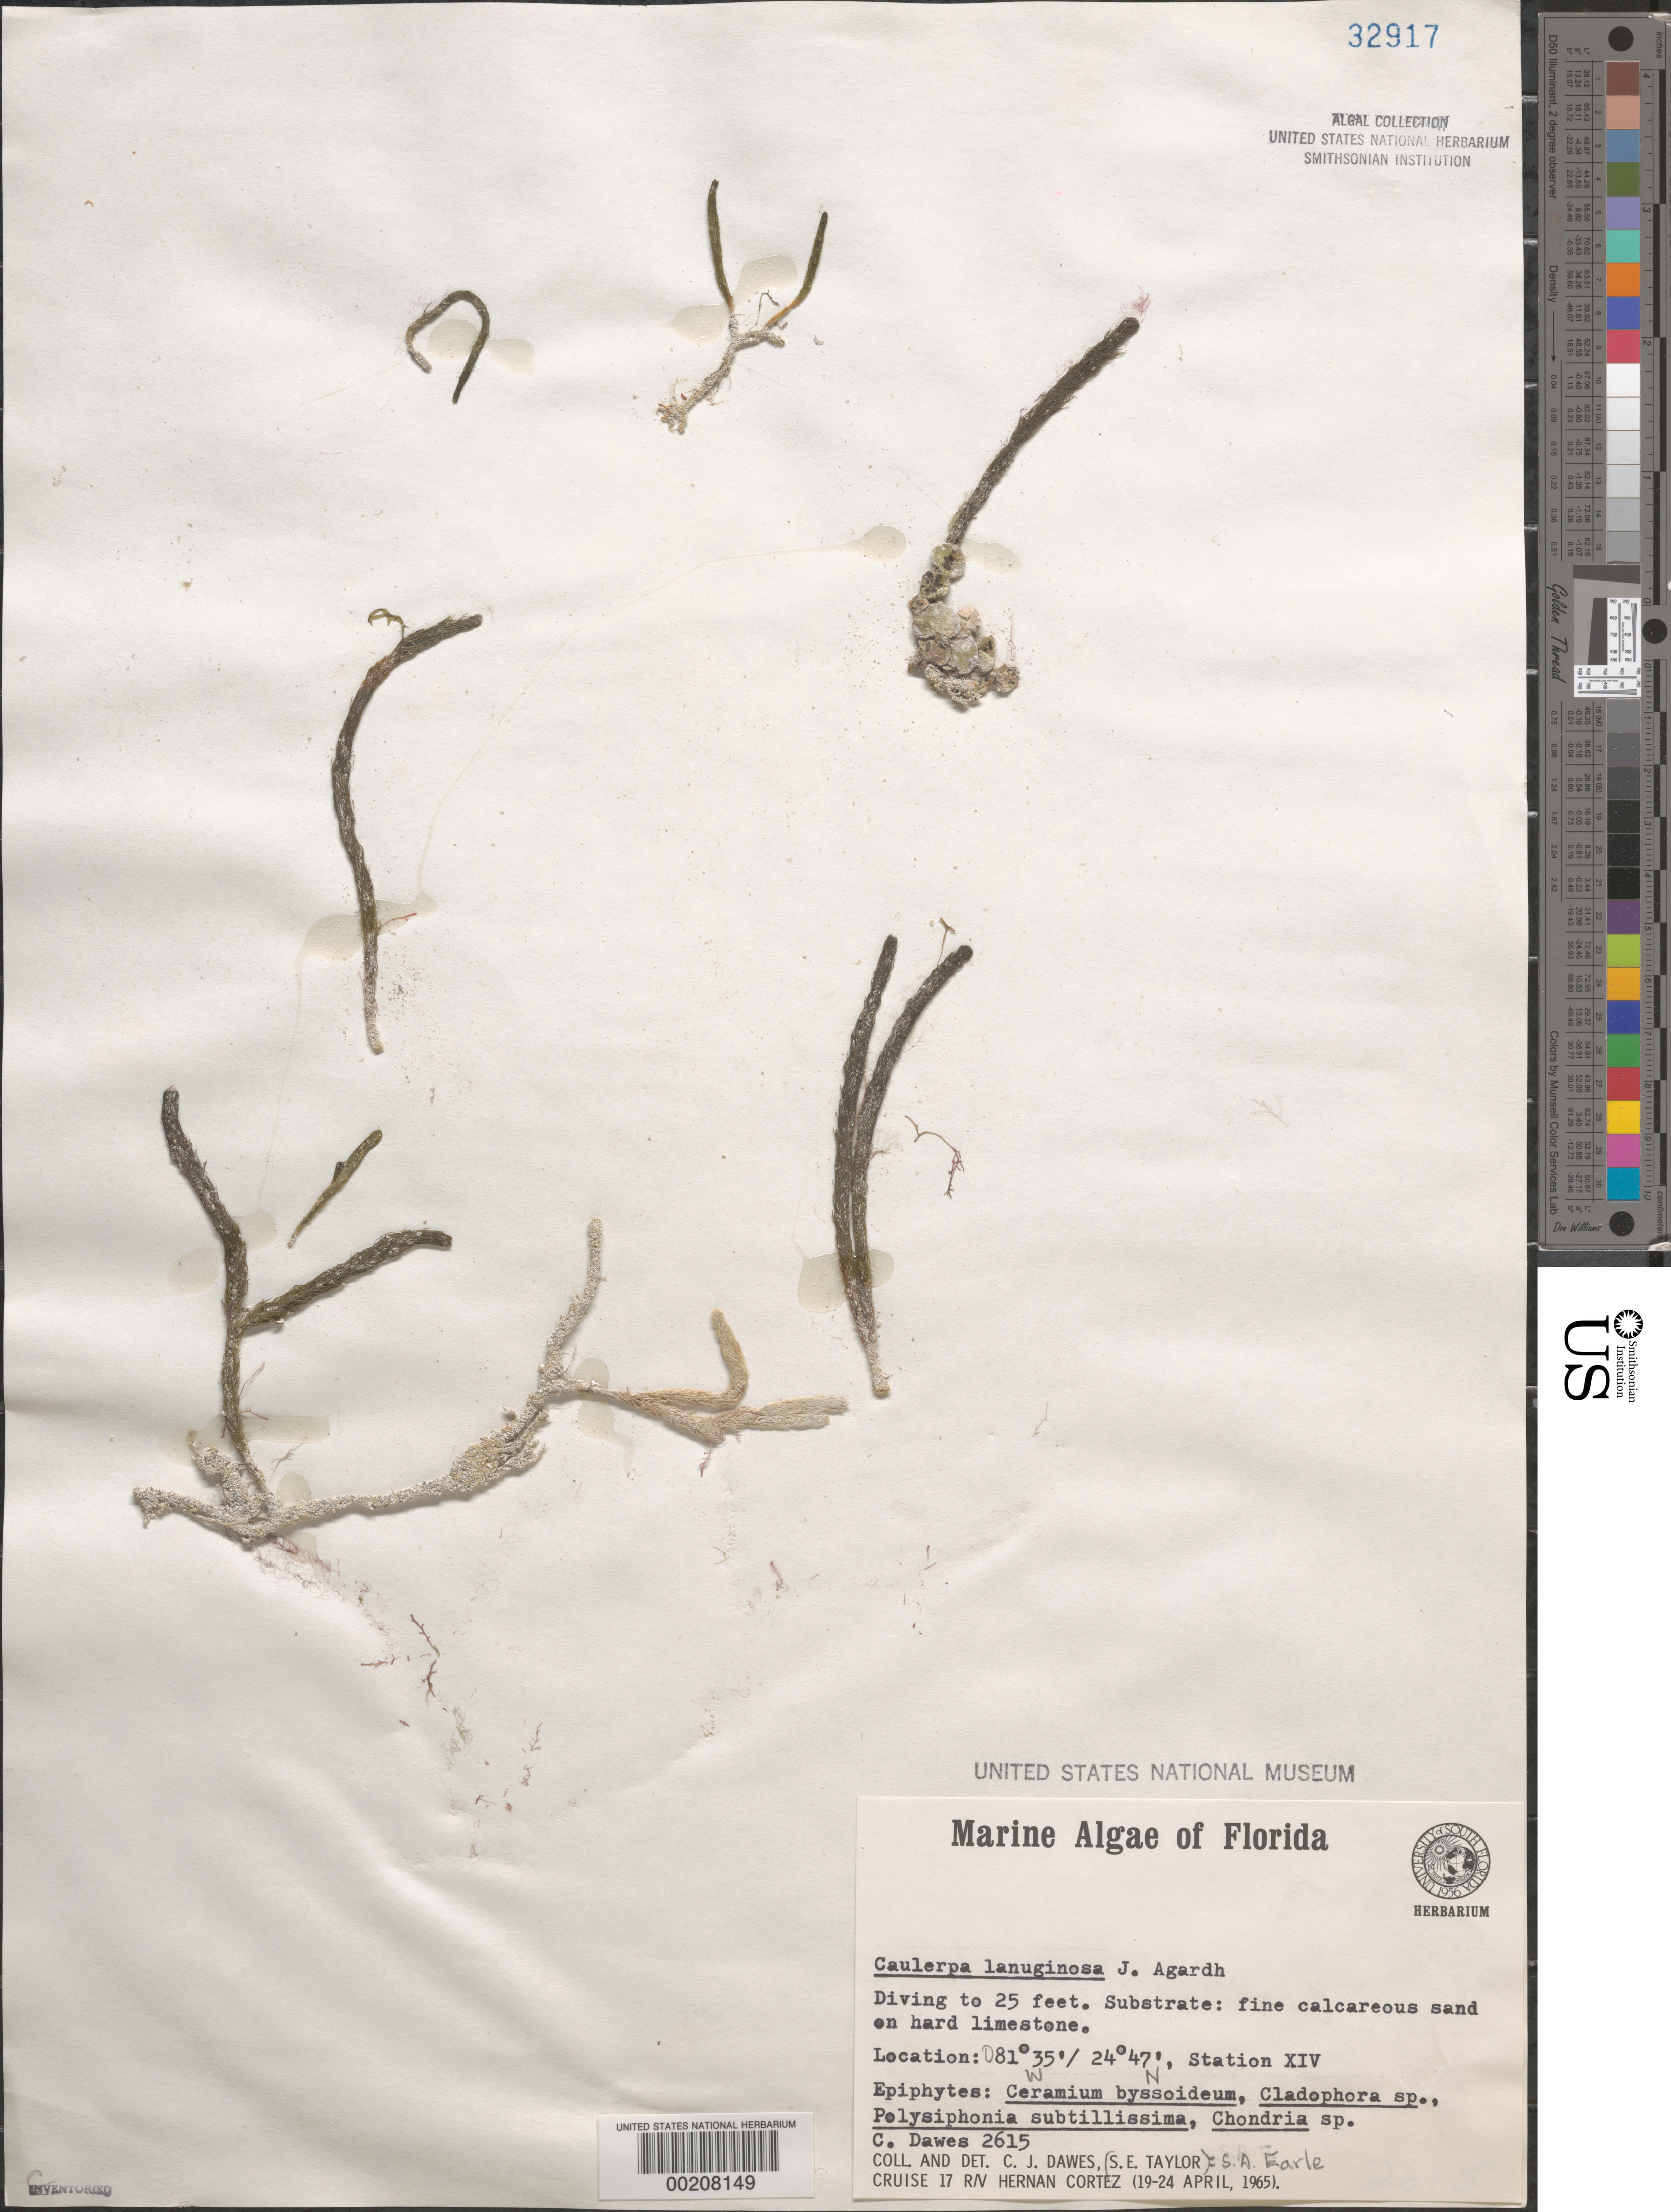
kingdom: Plantae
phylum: Chlorophyta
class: Ulvophyceae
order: Bryopsidales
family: Caulerpaceae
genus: Caulerpa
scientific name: Caulerpa lanuginosa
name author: J. Agardh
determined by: Dawes, C. J.; Earle, S. A.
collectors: C. Dawes & S. A. Earle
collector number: Cjd 2615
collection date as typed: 19 Apr 1965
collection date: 1965-04-19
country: United States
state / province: Florida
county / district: Monroe County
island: Florida Keys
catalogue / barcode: US 32917